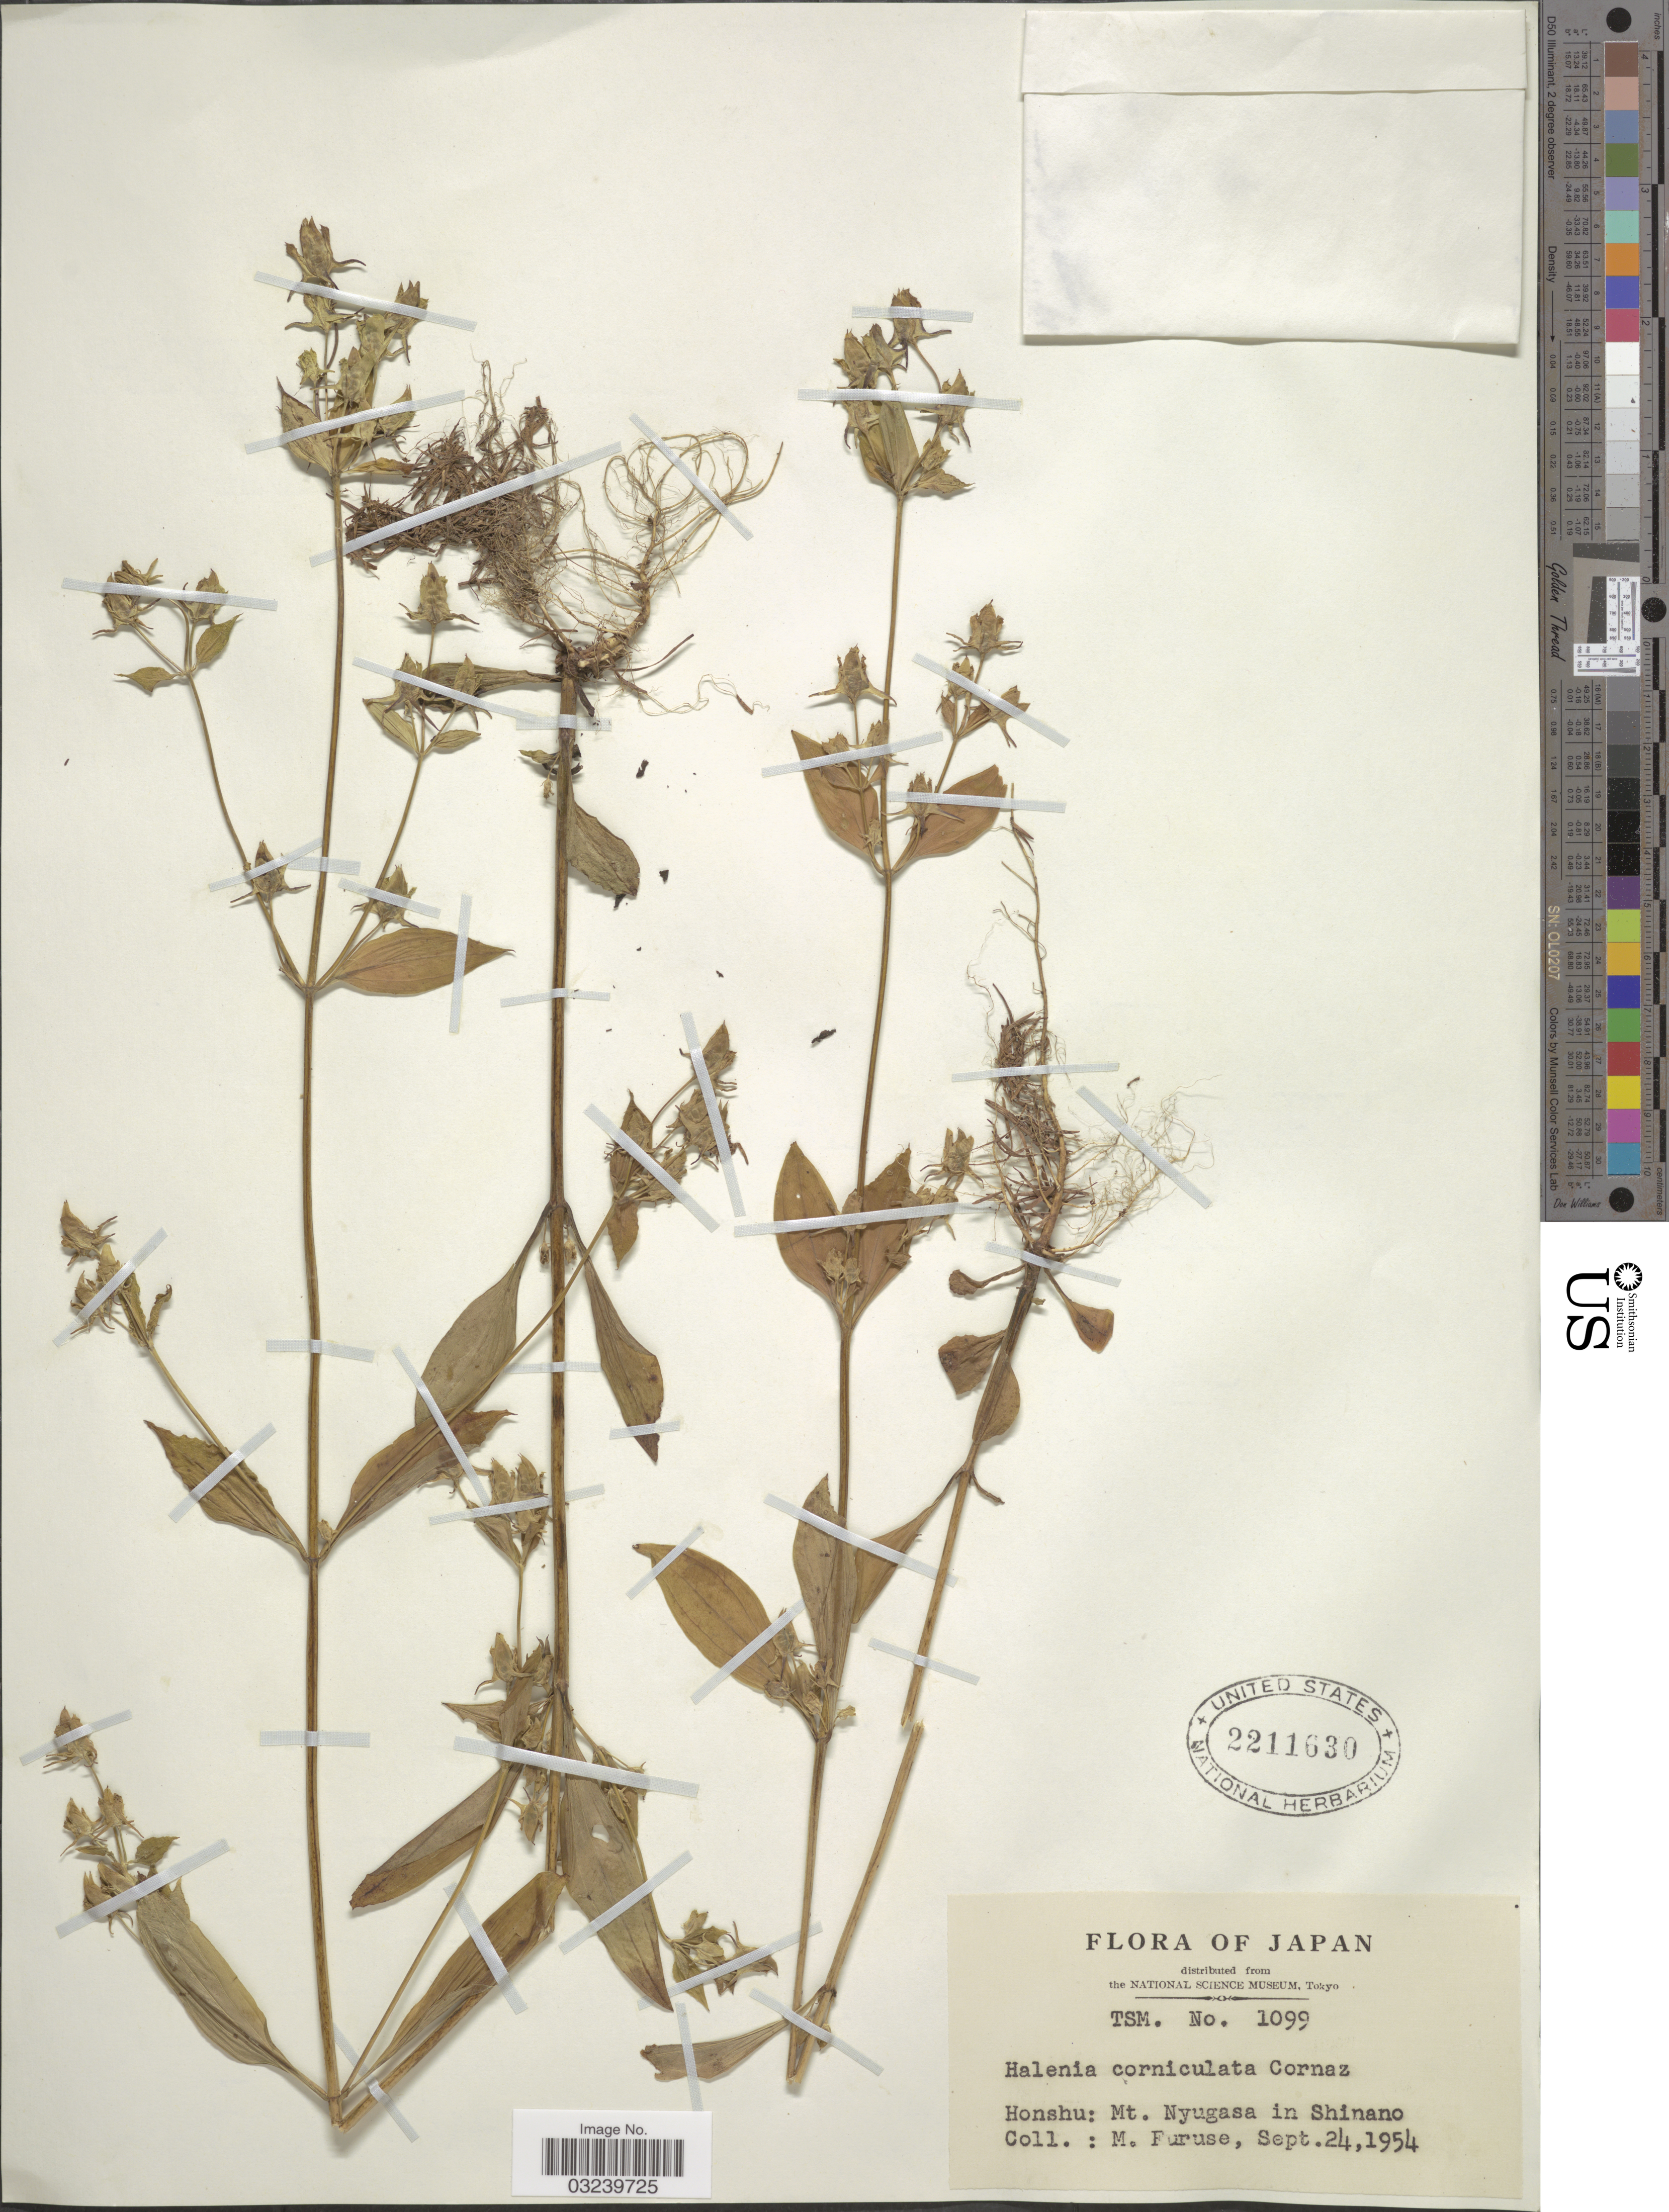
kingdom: Plantae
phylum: Tracheophyta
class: Magnoliopsida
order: Gentianales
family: Gentianaceae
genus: Halenia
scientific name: Halenia corniculata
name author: (L.) Cornaz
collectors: M. Furuse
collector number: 1099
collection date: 1954-09-24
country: Japan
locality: Honshu: Mt. Nyugasa in Shinano.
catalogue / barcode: US 2211630